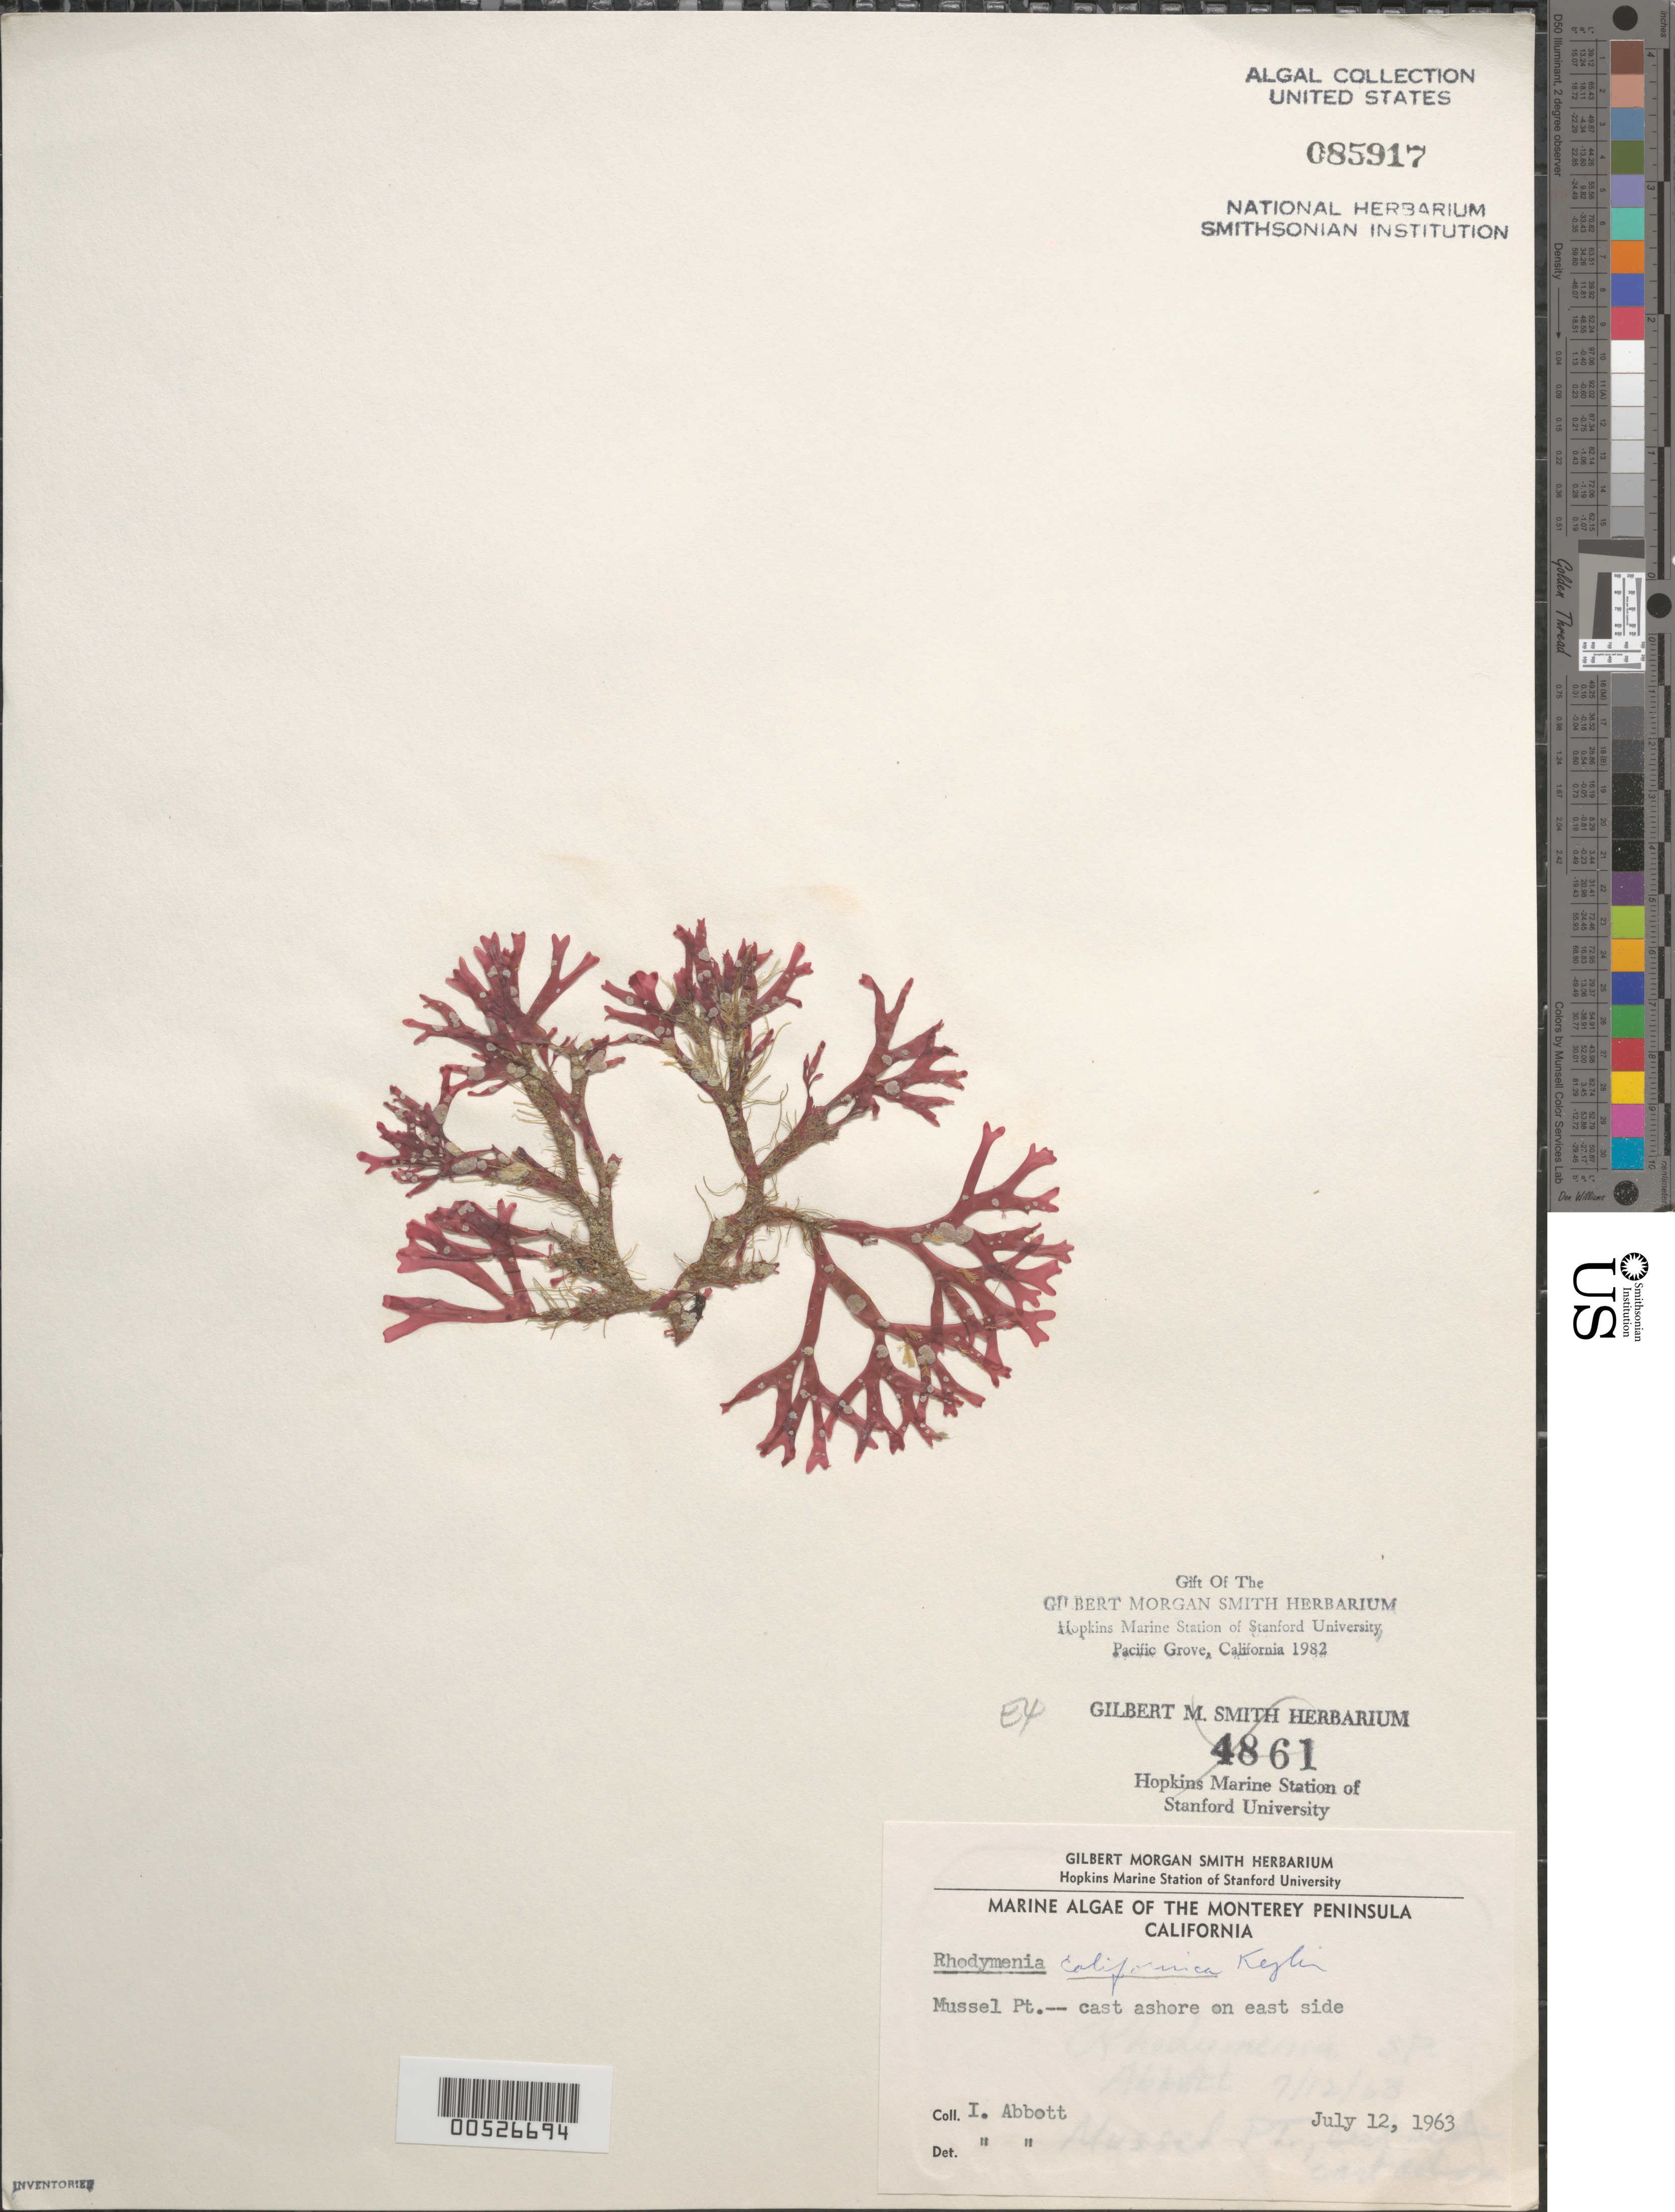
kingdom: Plantae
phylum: Rhodophyta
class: Florideophyceae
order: Rhodymeniales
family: Rhodymeniaceae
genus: Rhodymenia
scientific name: Rhodymenia californica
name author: Kylin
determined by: Abbott, Isabella A.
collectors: I. A. Abbott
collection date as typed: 12 Jul 1963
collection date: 1963-07-12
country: United States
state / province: California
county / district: Monterey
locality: Mussel Point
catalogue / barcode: US 85917